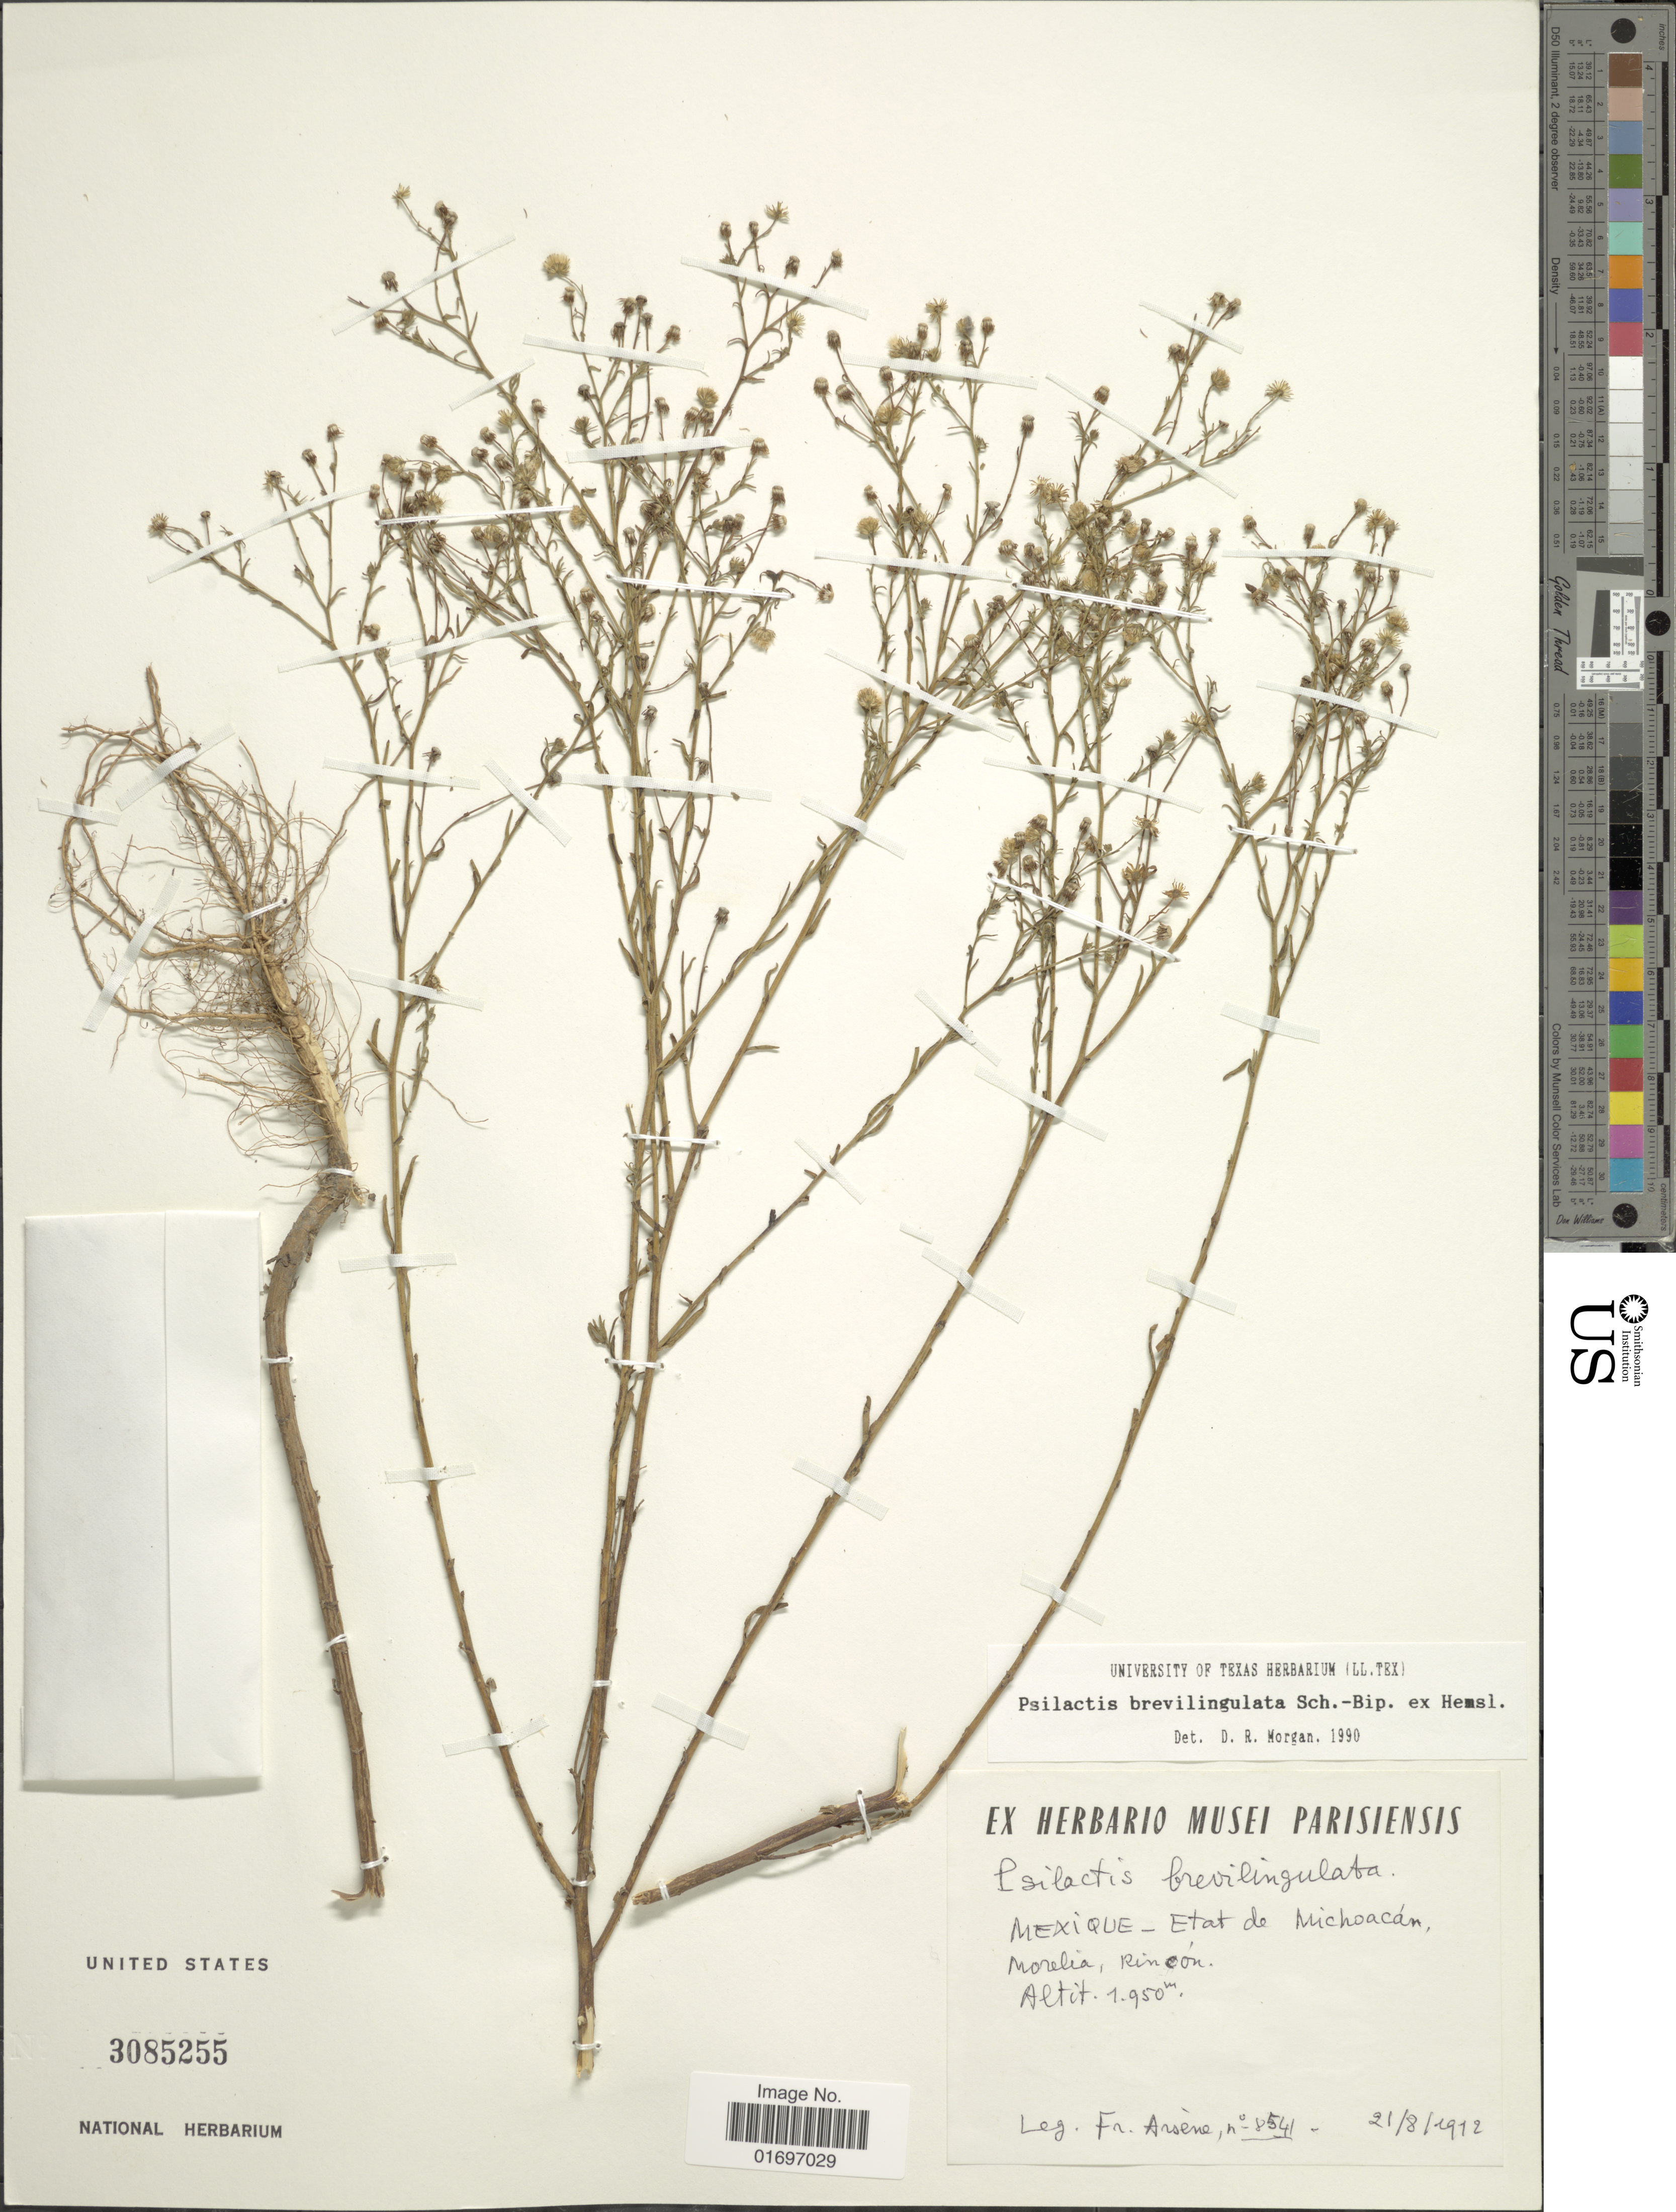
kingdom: Plantae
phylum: Tracheophyta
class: Magnoliopsida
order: Asterales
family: Asteraceae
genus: Psilactis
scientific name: Psilactis brevilingulata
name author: Sch. Bip. ex Hemsl.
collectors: Bro. G. Arsène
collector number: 8541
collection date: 1912-08-21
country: Mexico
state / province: Michoacán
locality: Mexique - Etat de Michoacán, Morelia, Rincon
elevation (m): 1950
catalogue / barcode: US 3085255